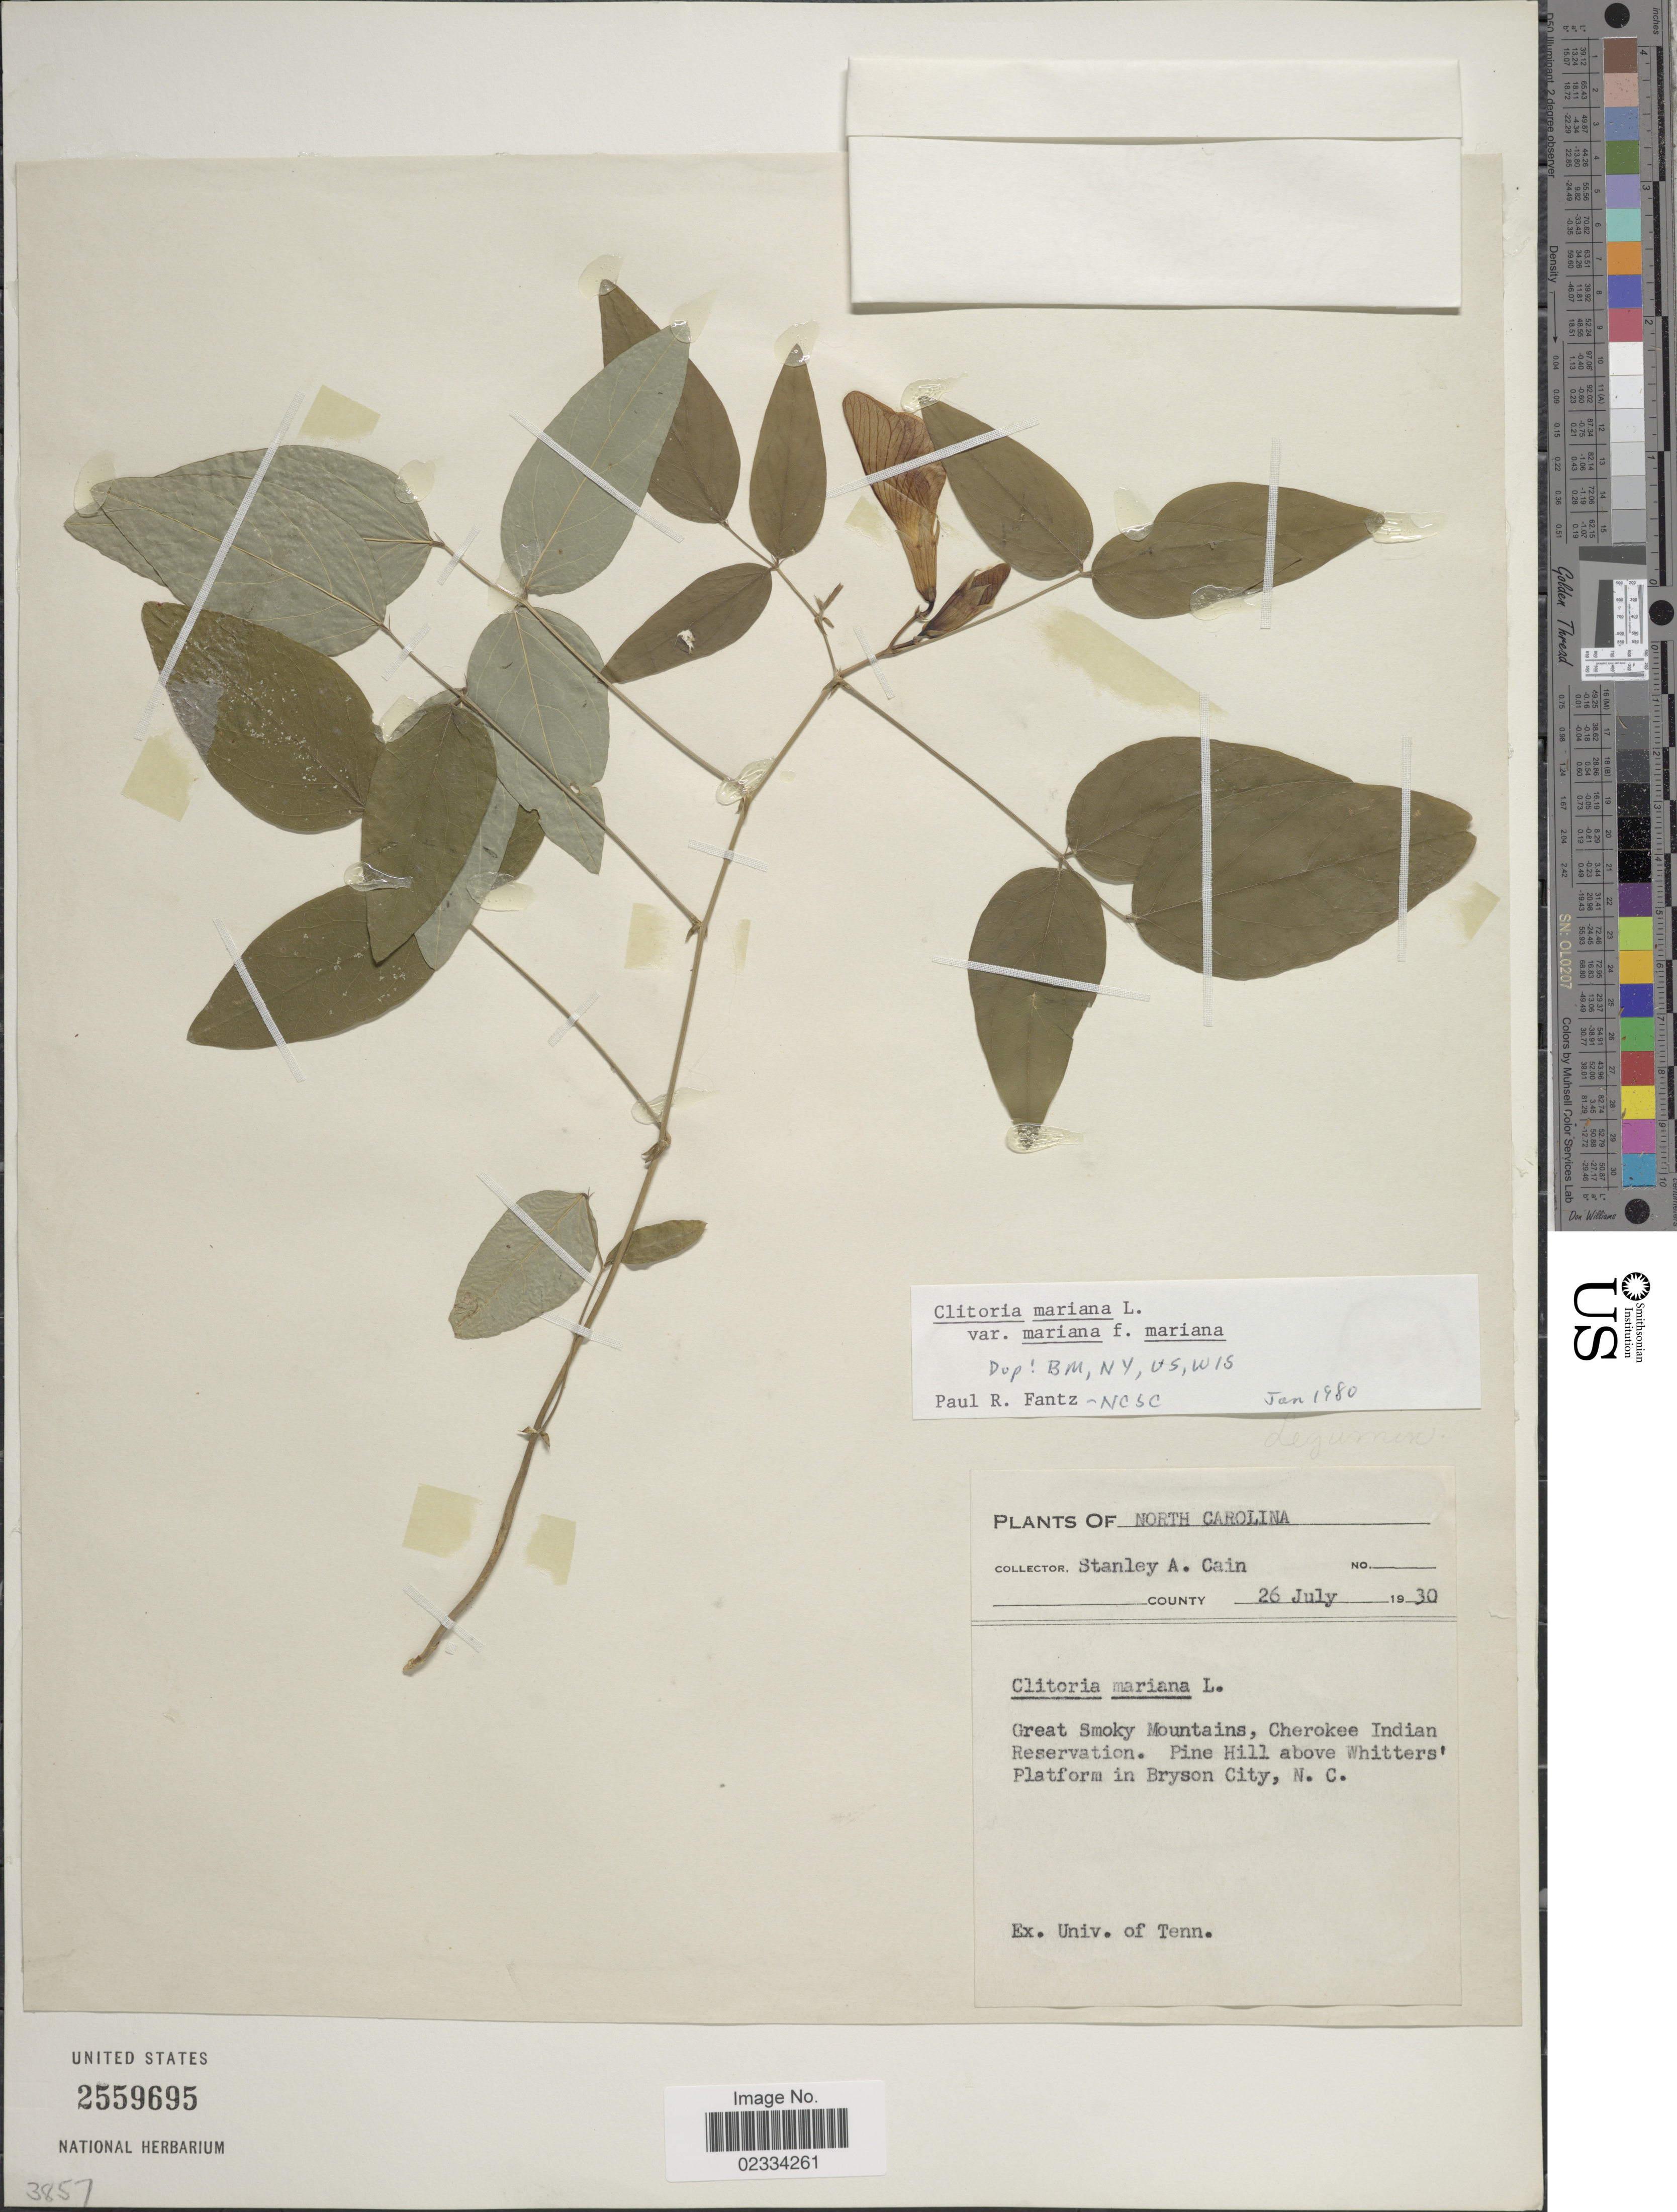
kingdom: Plantae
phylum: Tracheophyta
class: Magnoliopsida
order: Fabales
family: Fabaceae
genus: Clitoria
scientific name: Clitoria mariana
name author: L.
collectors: S. Cain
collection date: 1930-07-26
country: United States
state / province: North Carolina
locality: Great Smoky Mountains, Cherokee Indian Reservation. Pine Hill above Whitters' Platform in Bryson City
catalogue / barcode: US 2559695